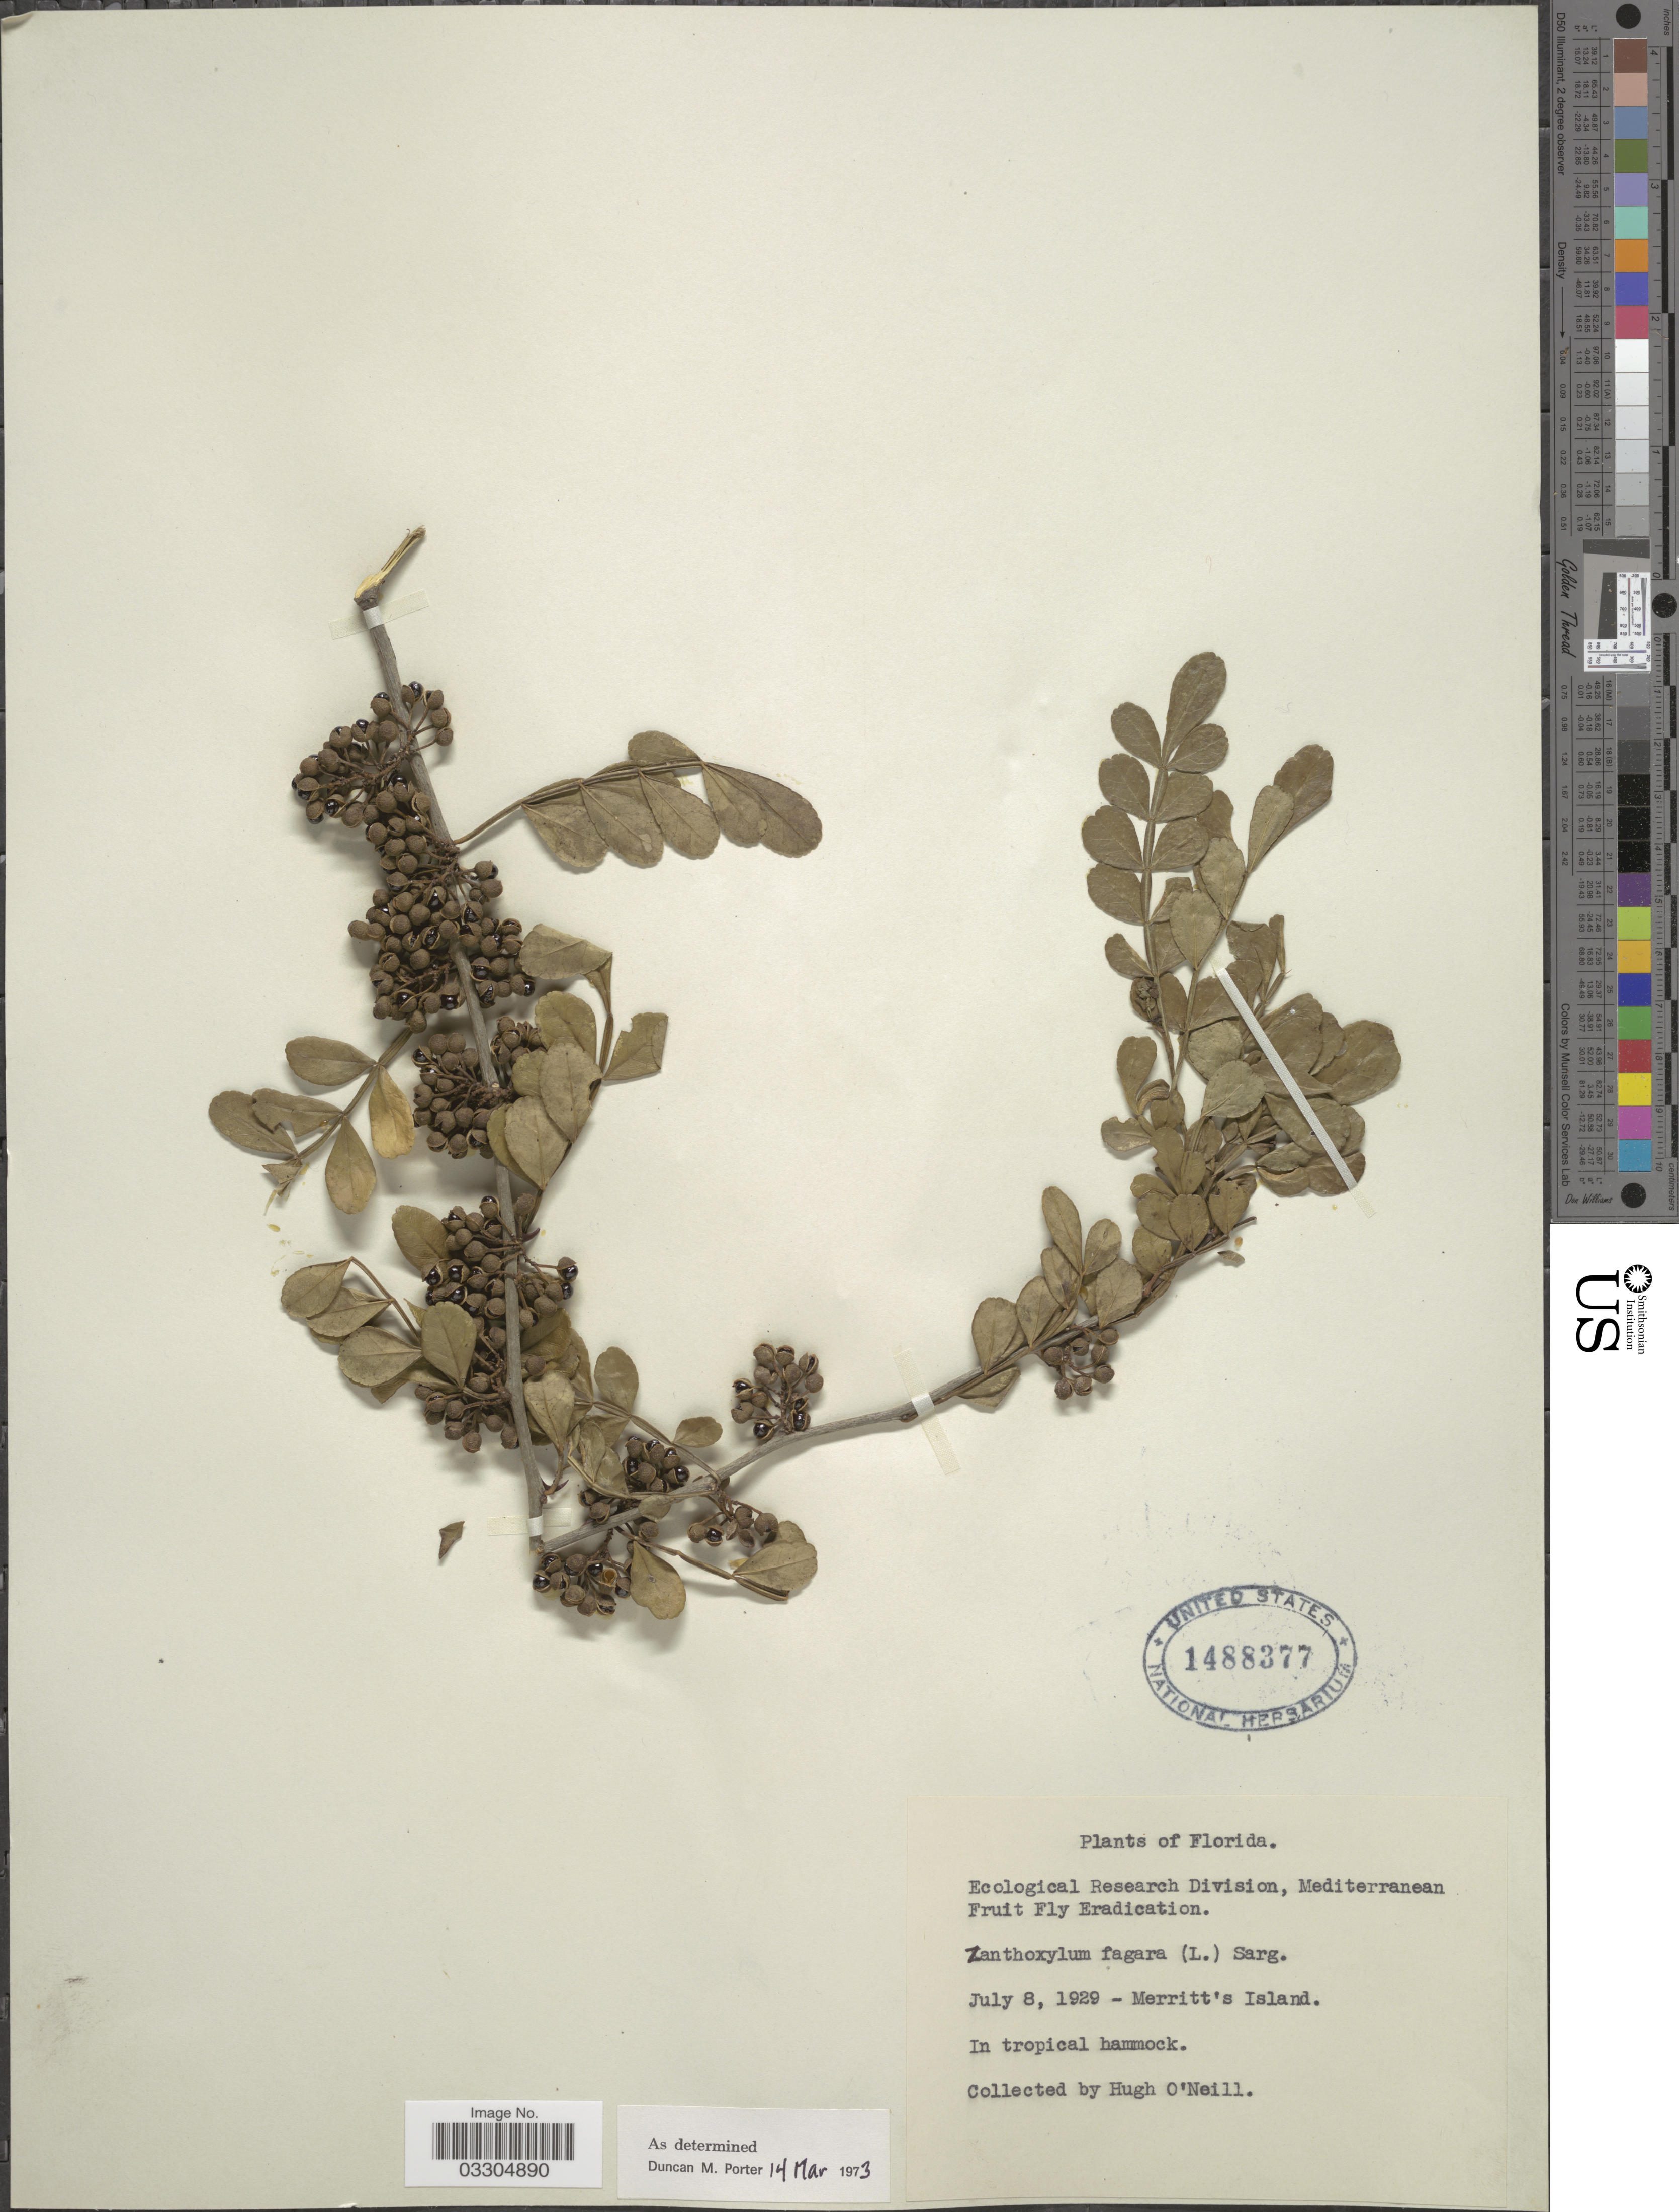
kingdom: Plantae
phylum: Tracheophyta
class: Magnoliopsida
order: Sapindales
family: Rutaceae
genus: Zanthoxylum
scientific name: Zanthoxylum fagara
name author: (L.) Sarg.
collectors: H. O'Neill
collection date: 1929-07-08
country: United States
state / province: Florida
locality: Merritt's Island.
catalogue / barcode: US 1488377